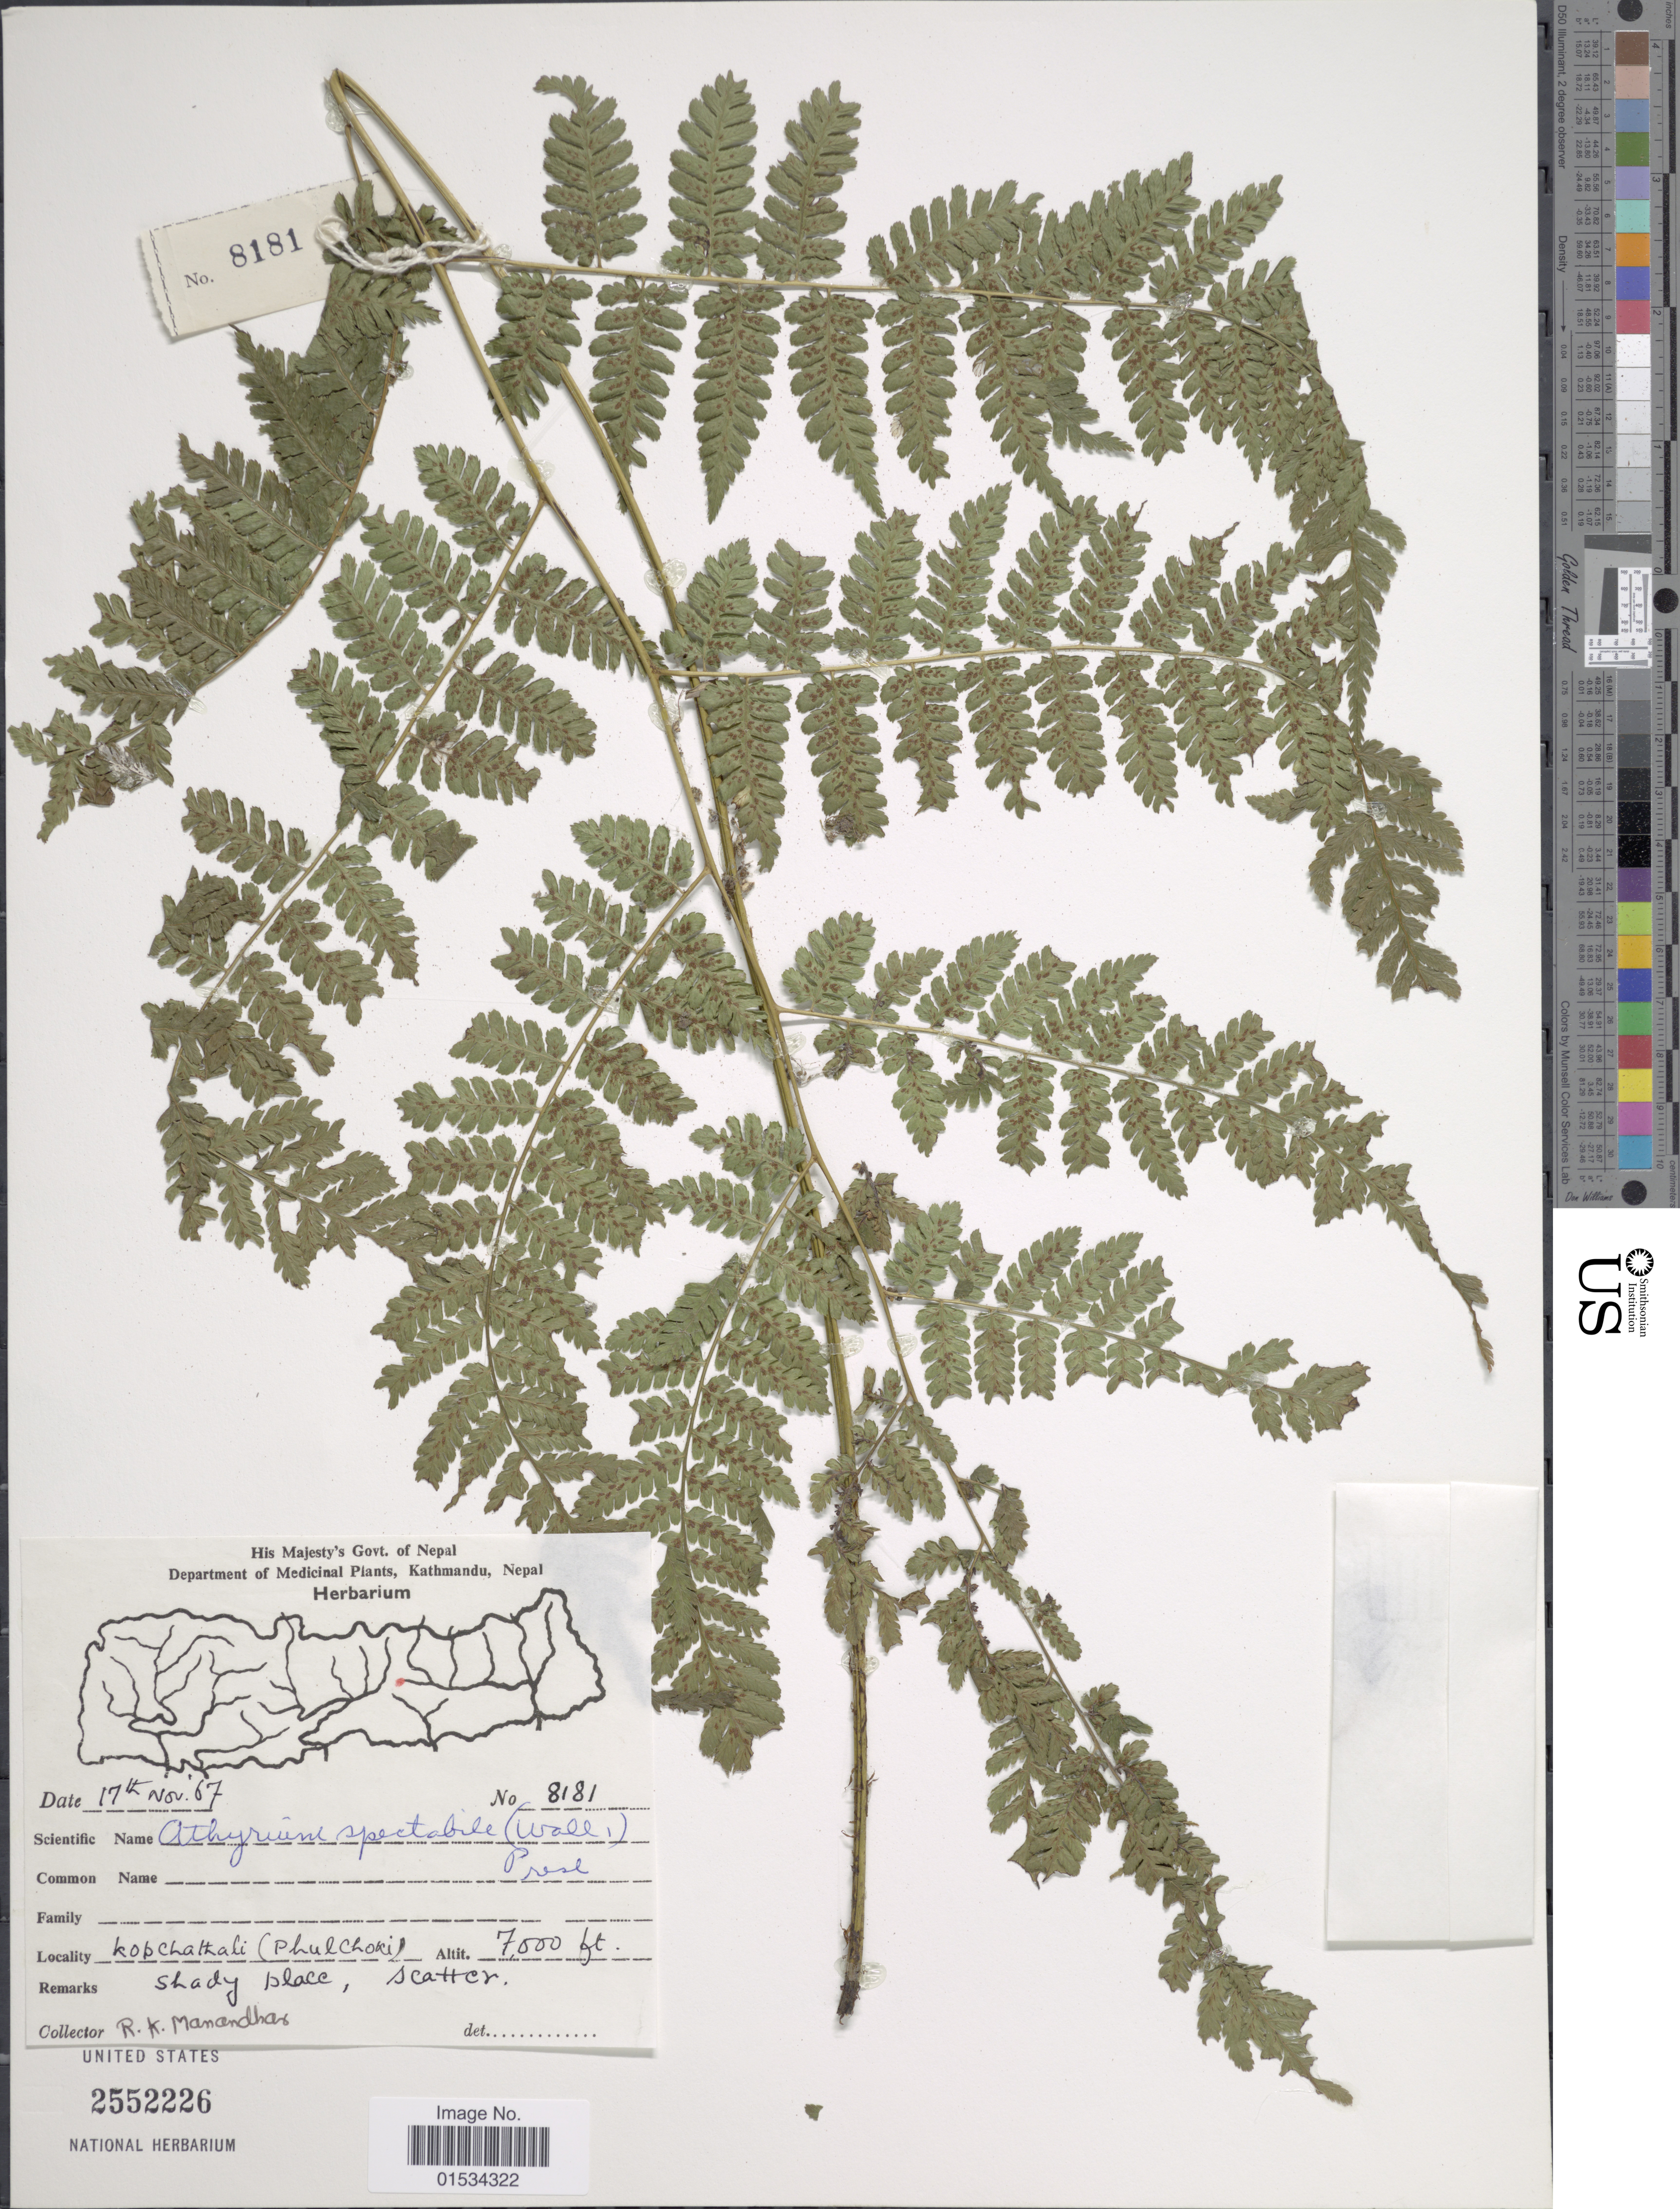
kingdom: Plantae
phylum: Tracheophyta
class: Polypodiopsida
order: Polypodiales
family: Athyriaceae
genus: Diplazium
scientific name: Diplazium spectabile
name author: (Wall. ex Mett.) Bir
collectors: R. Manandhar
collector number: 8181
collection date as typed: Transcribed d/m/y: 17/11/67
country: Nepal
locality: Kopchatlaki (Phulchoki)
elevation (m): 2134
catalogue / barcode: US 2552226